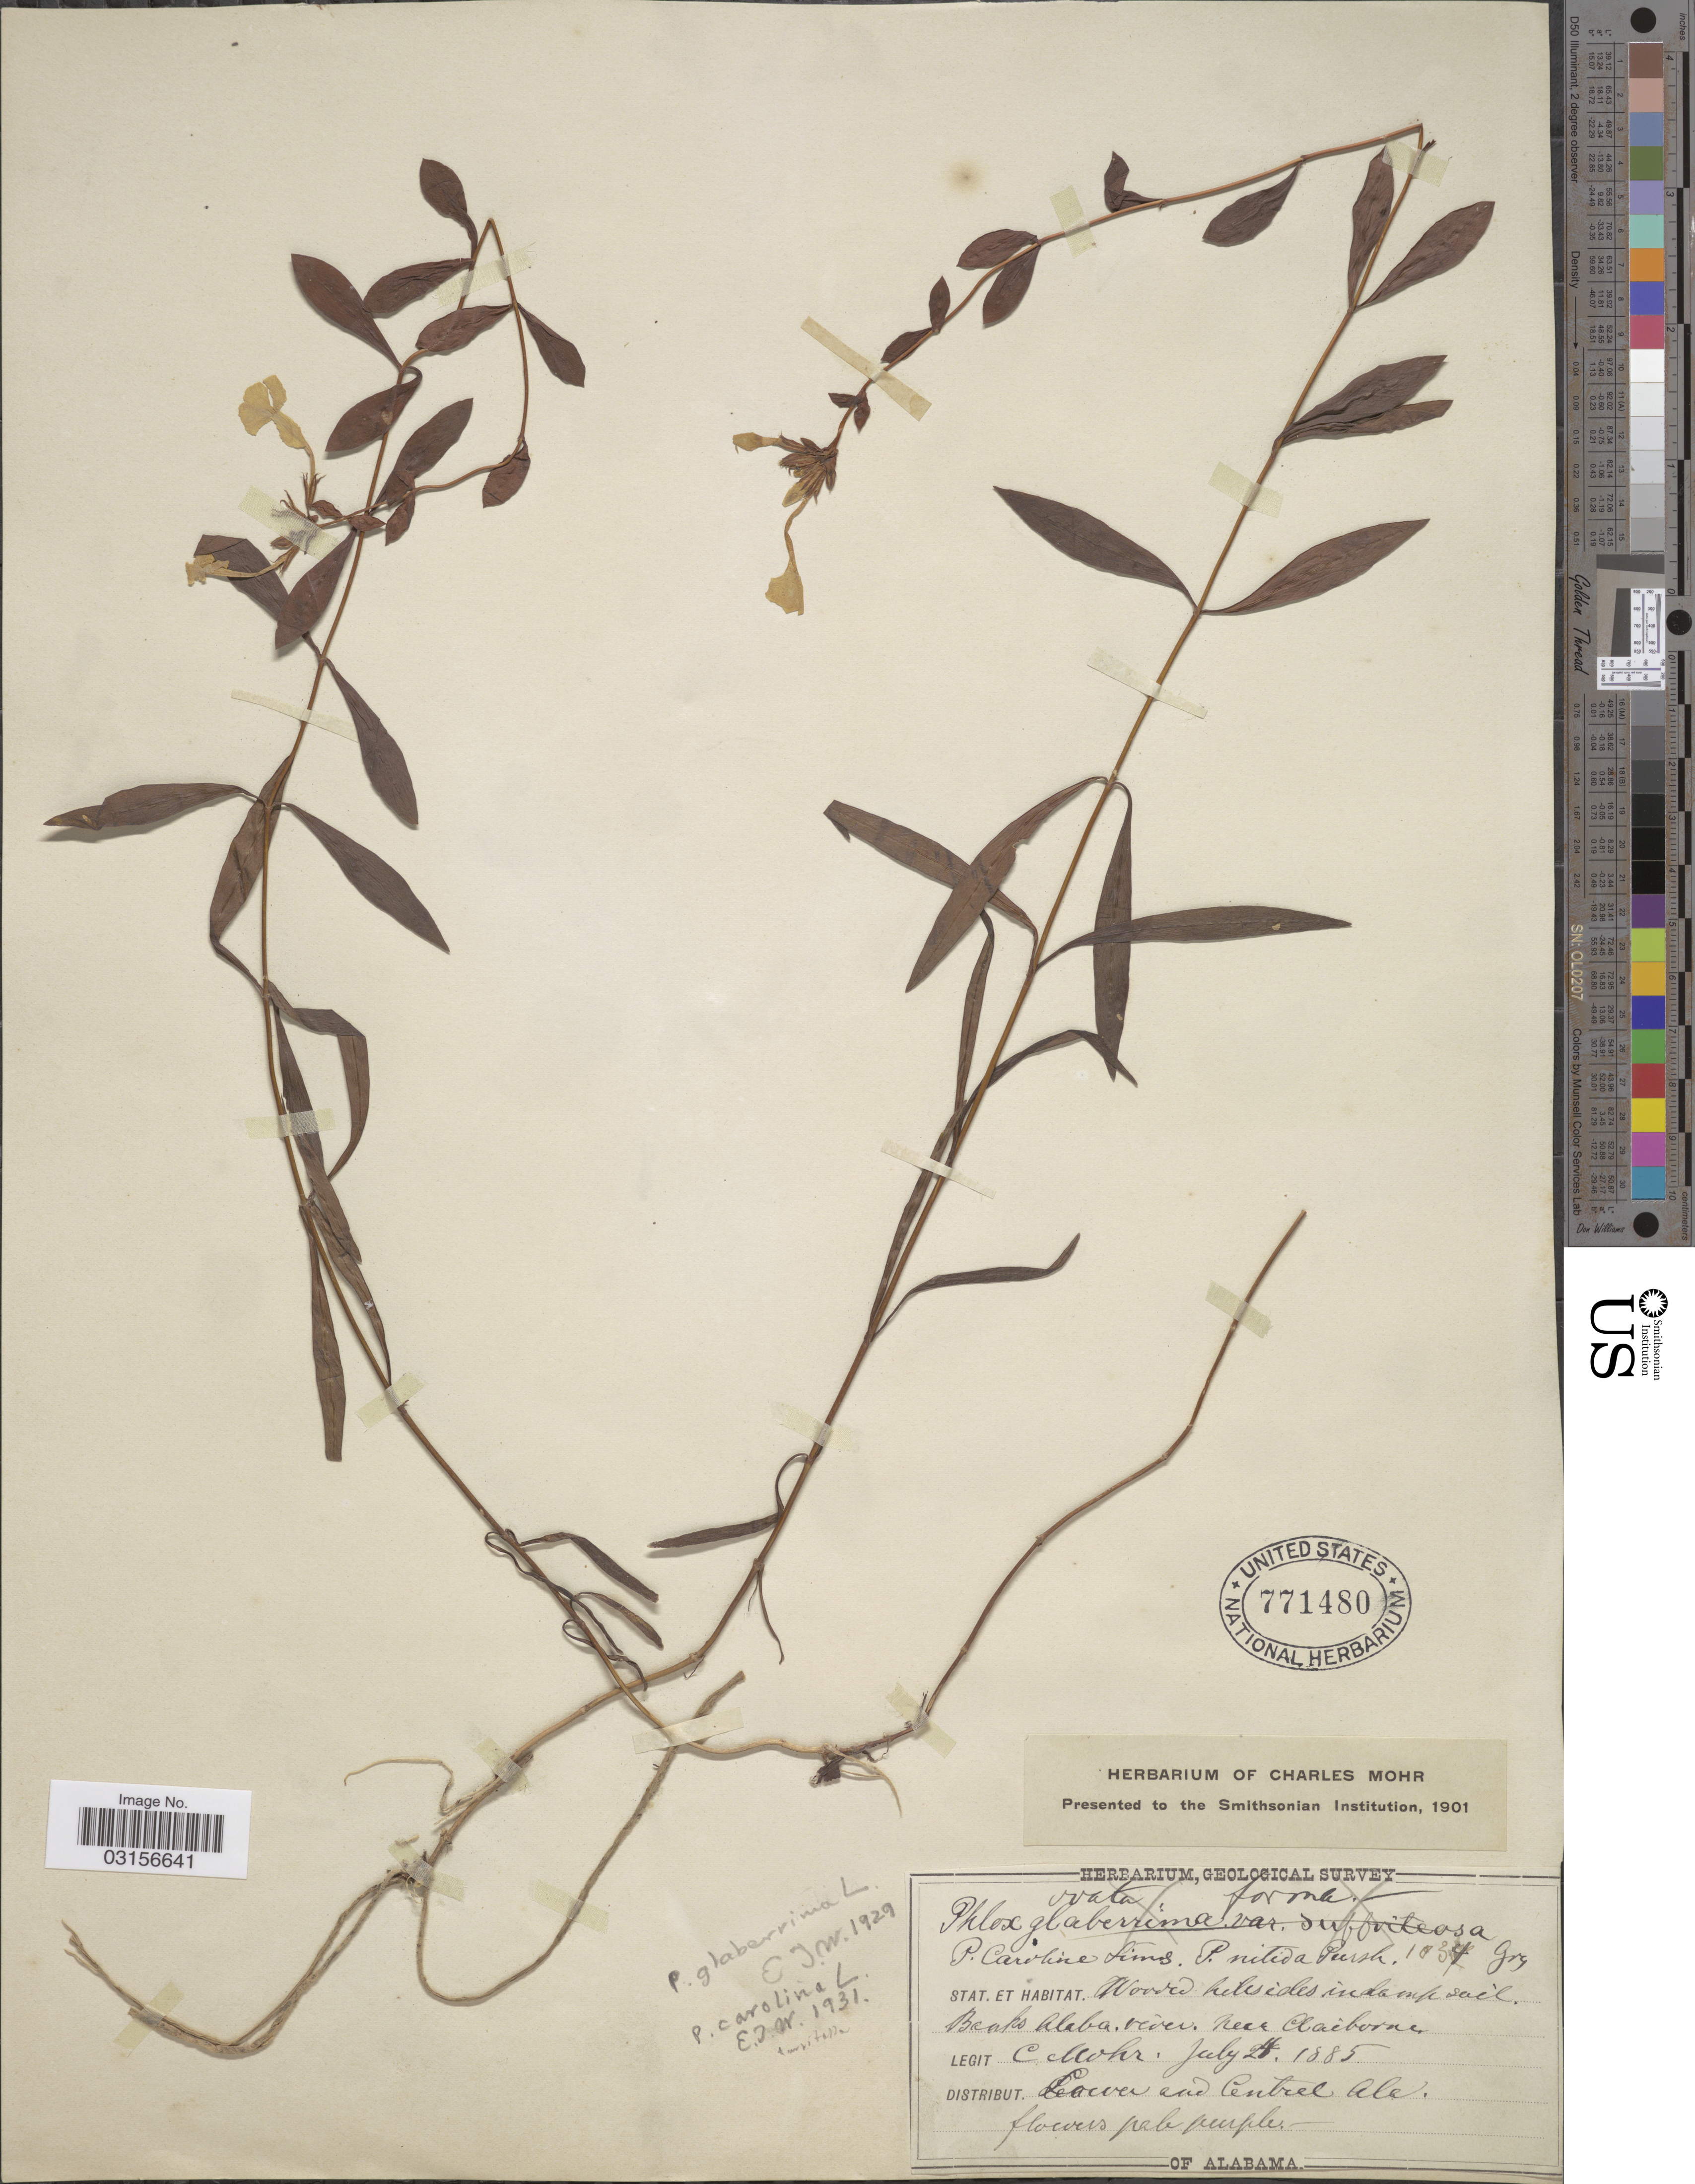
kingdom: Plantae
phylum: Tracheophyta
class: Magnoliopsida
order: Ericales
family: Polemoniaceae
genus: Phlox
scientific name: Phlox carolina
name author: L.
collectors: Mohr, C. T. (herbarium)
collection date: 1885-07-24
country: United States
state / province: Alabama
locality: Banks Alaba. river near Claiborne. Lower and Central Ala.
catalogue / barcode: US 771480